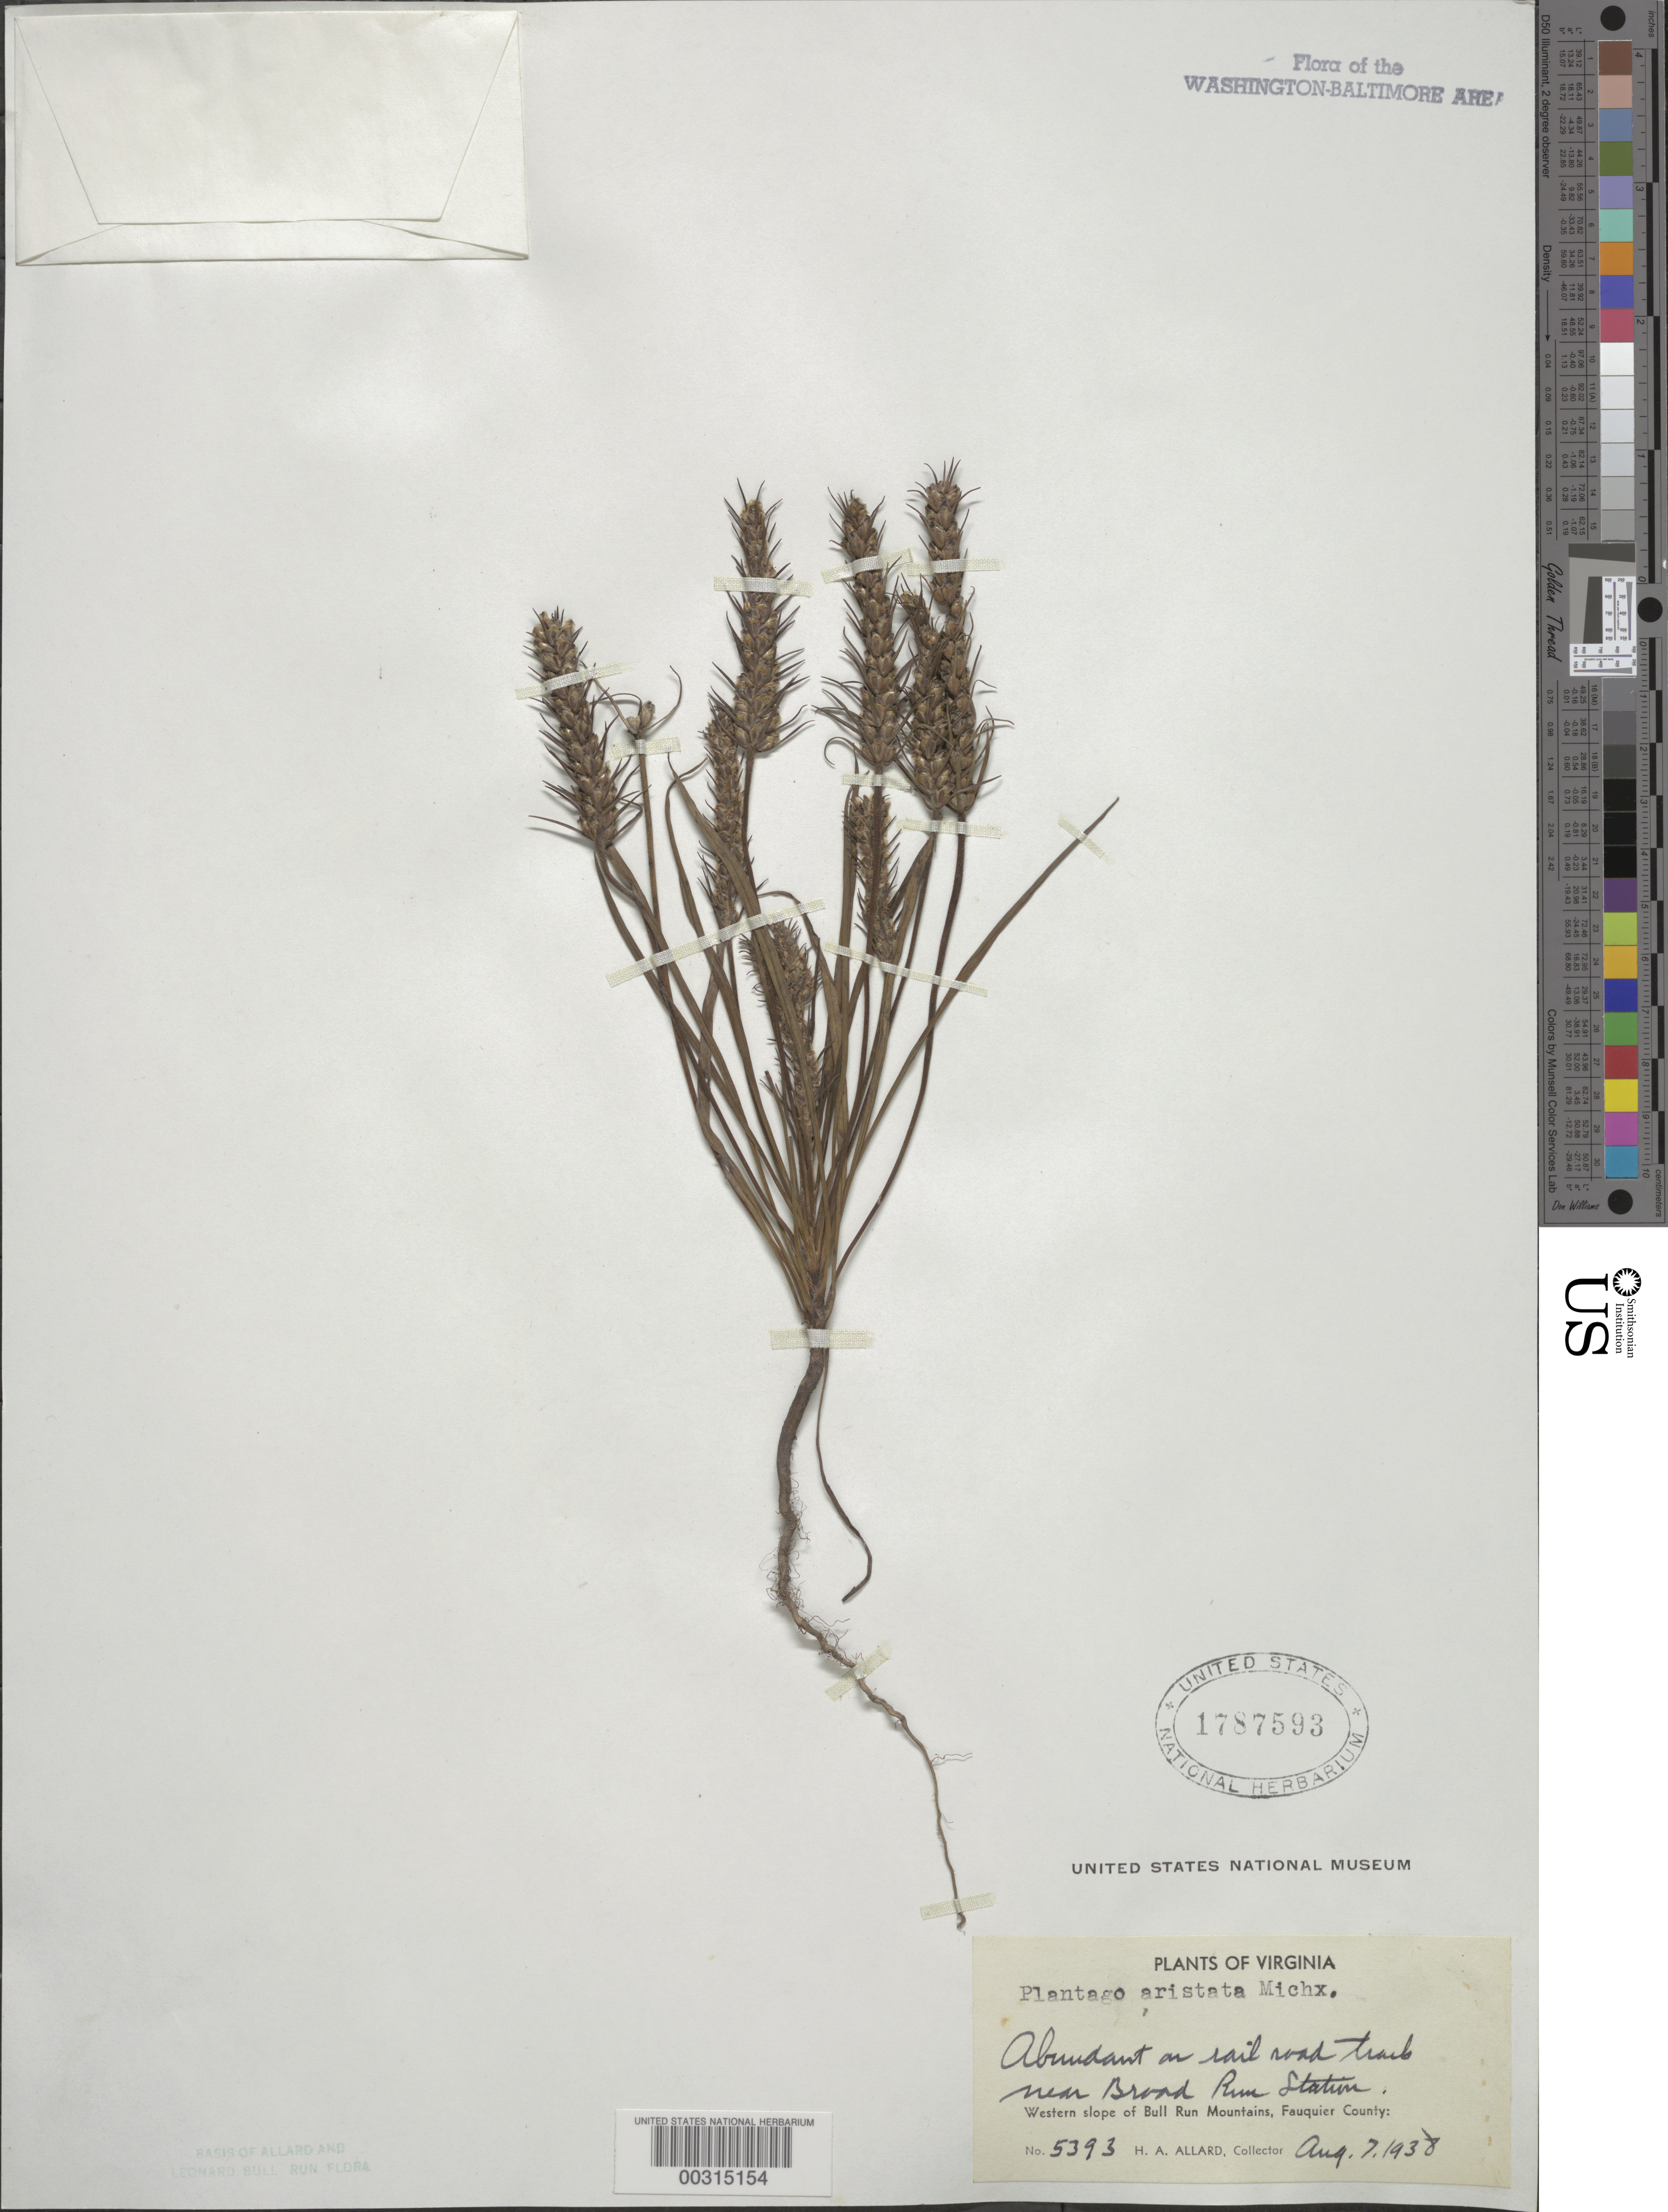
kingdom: Plantae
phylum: Tracheophyta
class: Magnoliopsida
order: Lamiales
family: Plantaginaceae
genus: Plantago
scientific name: Plantago aristata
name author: Michx.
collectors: H. A. Allard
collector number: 5393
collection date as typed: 07 Aug 1938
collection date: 1938-08-07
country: United States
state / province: Virginia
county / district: Fauquier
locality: Near Broad Run Station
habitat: On railroad track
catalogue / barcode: US 1787593